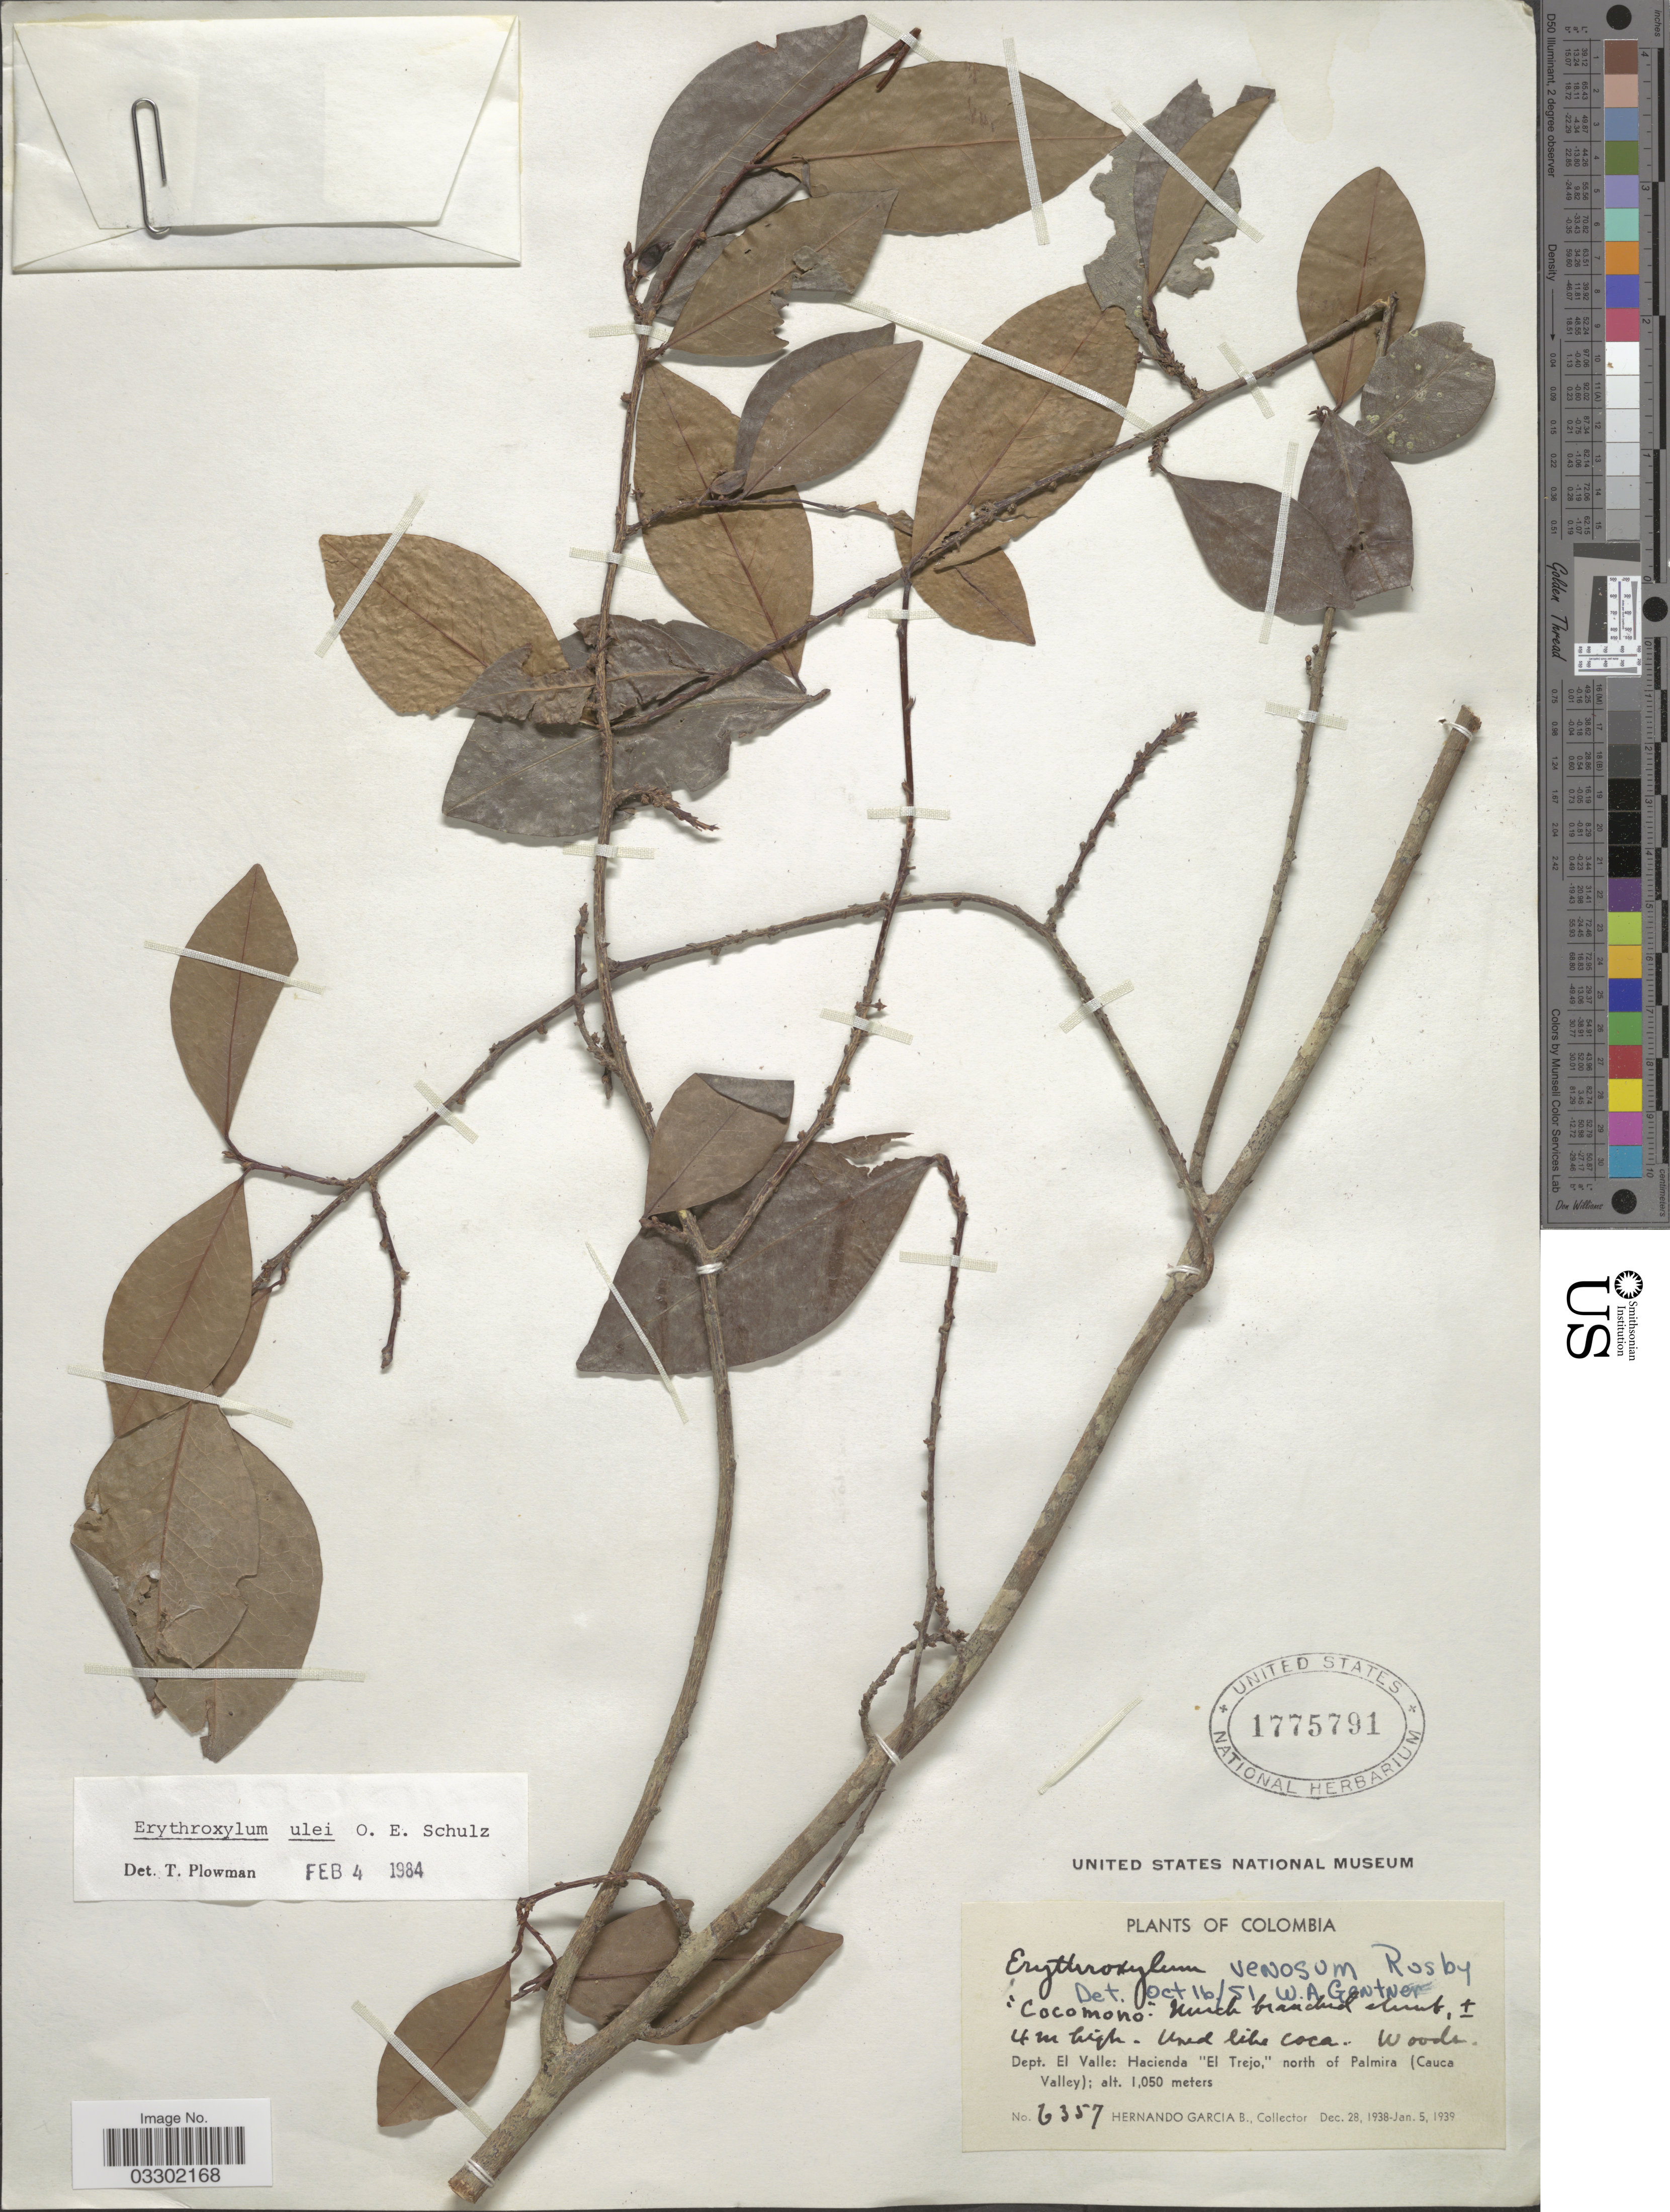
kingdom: Plantae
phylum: Tracheophyta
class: Magnoliopsida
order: Malpighiales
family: Erythroxylaceae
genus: Erythroxylum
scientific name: Erythroxylum ulei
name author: O.E. Schulz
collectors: H. García Barriga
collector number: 6357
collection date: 1938-12-28/1939-01-05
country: Colombia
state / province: Valle del Cauca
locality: Dept. El Valle: Hacienda "El Trejo," north of Palmira (Cauca Valley).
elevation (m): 1050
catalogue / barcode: US 1775791